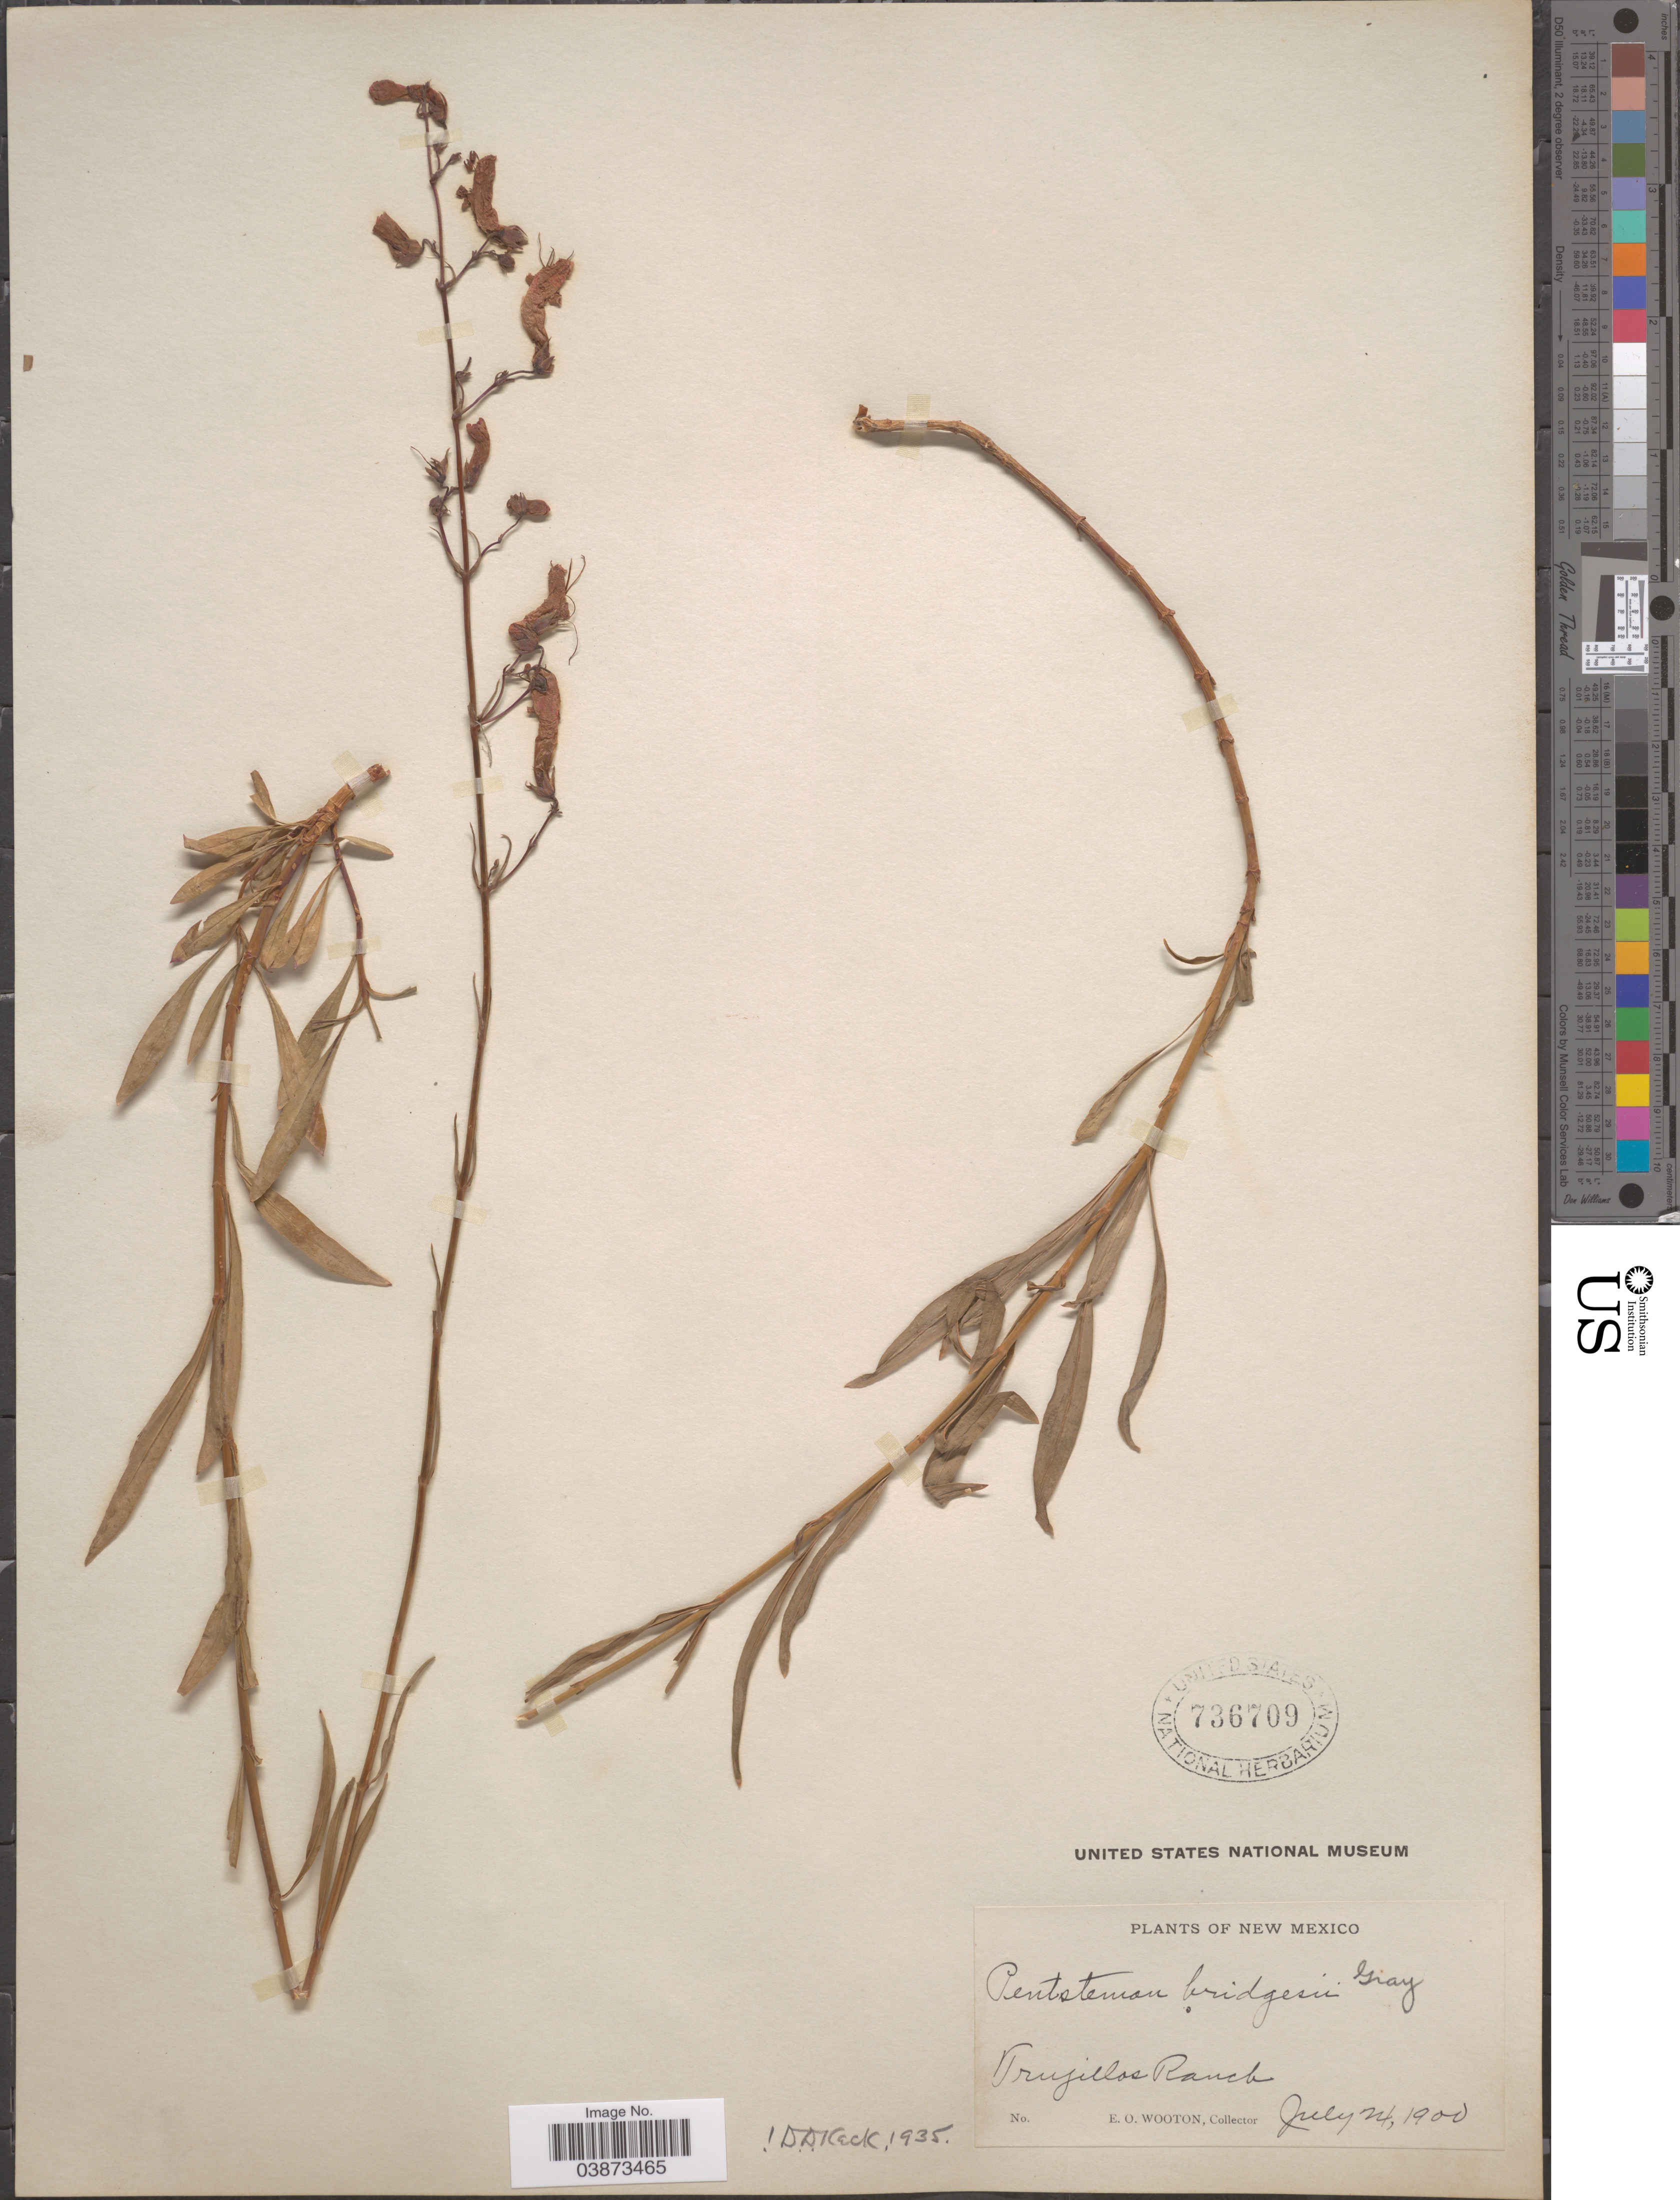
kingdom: Plantae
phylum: Tracheophyta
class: Magnoliopsida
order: Lamiales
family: Plantaginaceae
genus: Penstemon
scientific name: Penstemon bridgesii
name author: A. Gray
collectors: E. O. Wooton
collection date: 1900-07-24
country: United States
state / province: New Mexico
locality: Trujillos Ranch.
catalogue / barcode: US 736709